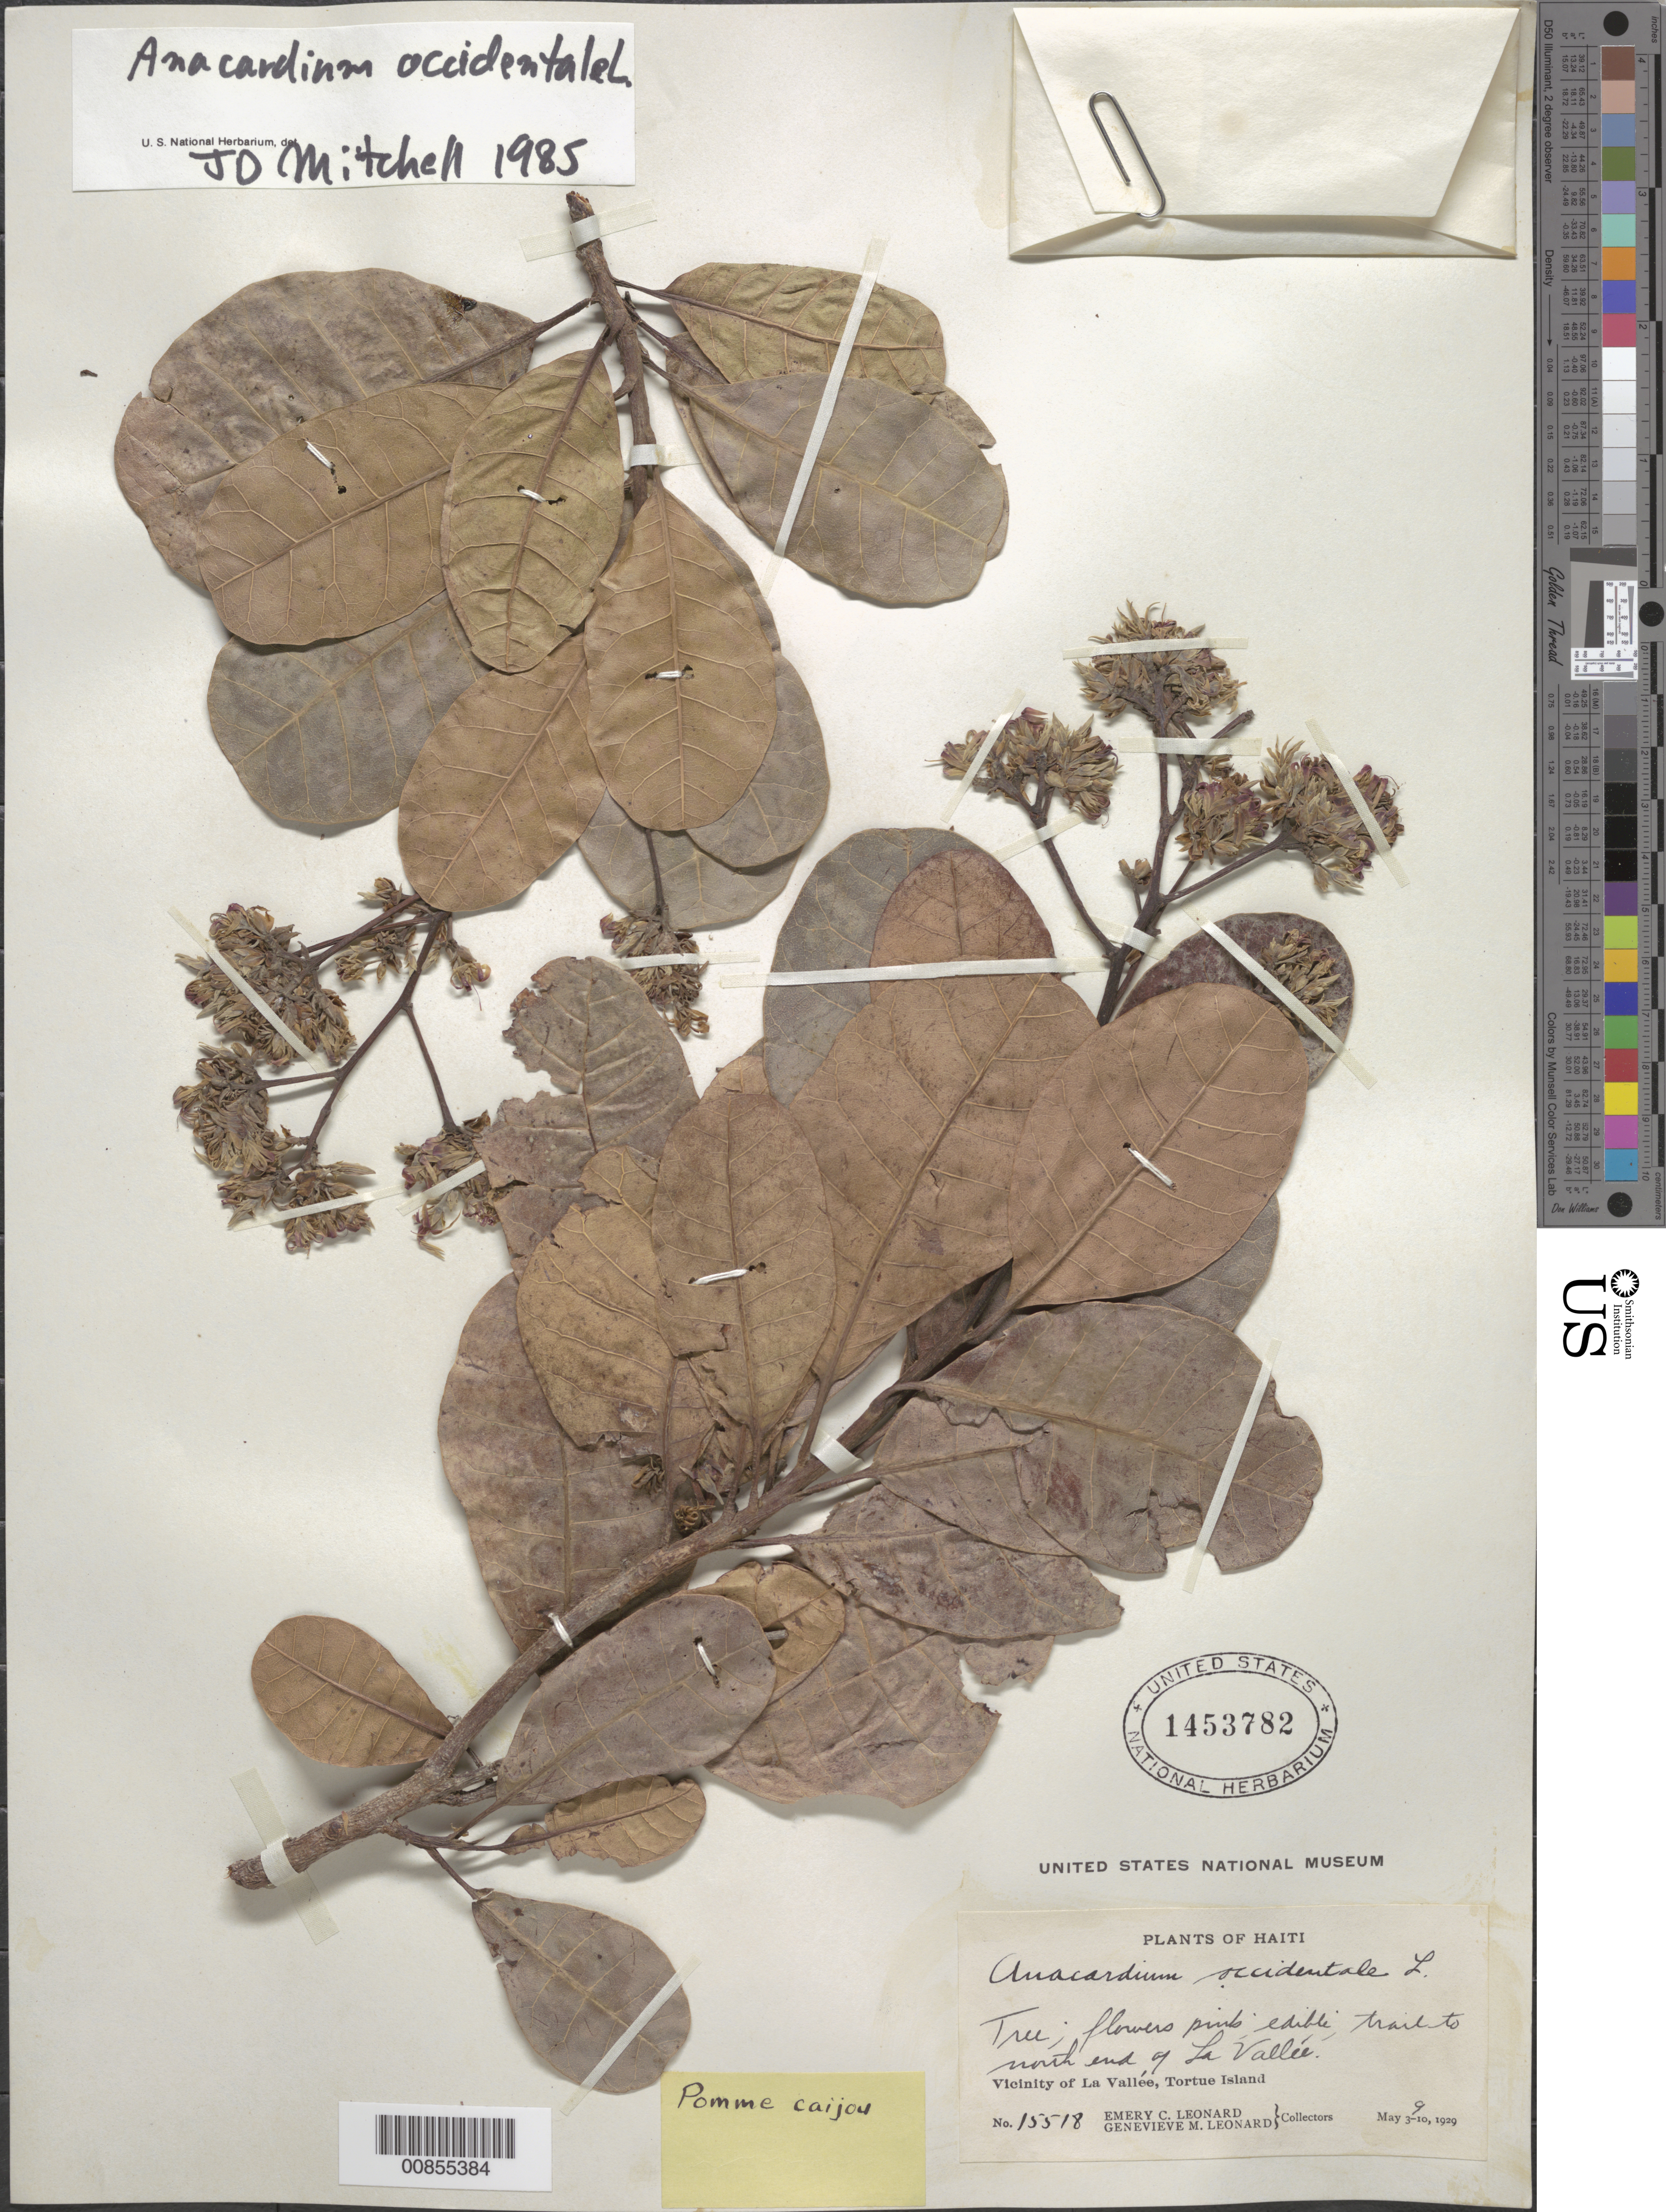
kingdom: Plantae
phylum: Tracheophyta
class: Magnoliopsida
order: Sapindales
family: Anacardiaceae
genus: Anacardium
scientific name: Anacardium occidentale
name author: L.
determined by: Mitchell, John D.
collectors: E. C. Leonard & G. M. Leonard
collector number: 15518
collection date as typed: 09 May 1929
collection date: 1929-05-09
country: Haiti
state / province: Nord-Ouest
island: Île de la Tortue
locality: Vicinity of La Vallée, trail to north end of town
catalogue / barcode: US 1453782